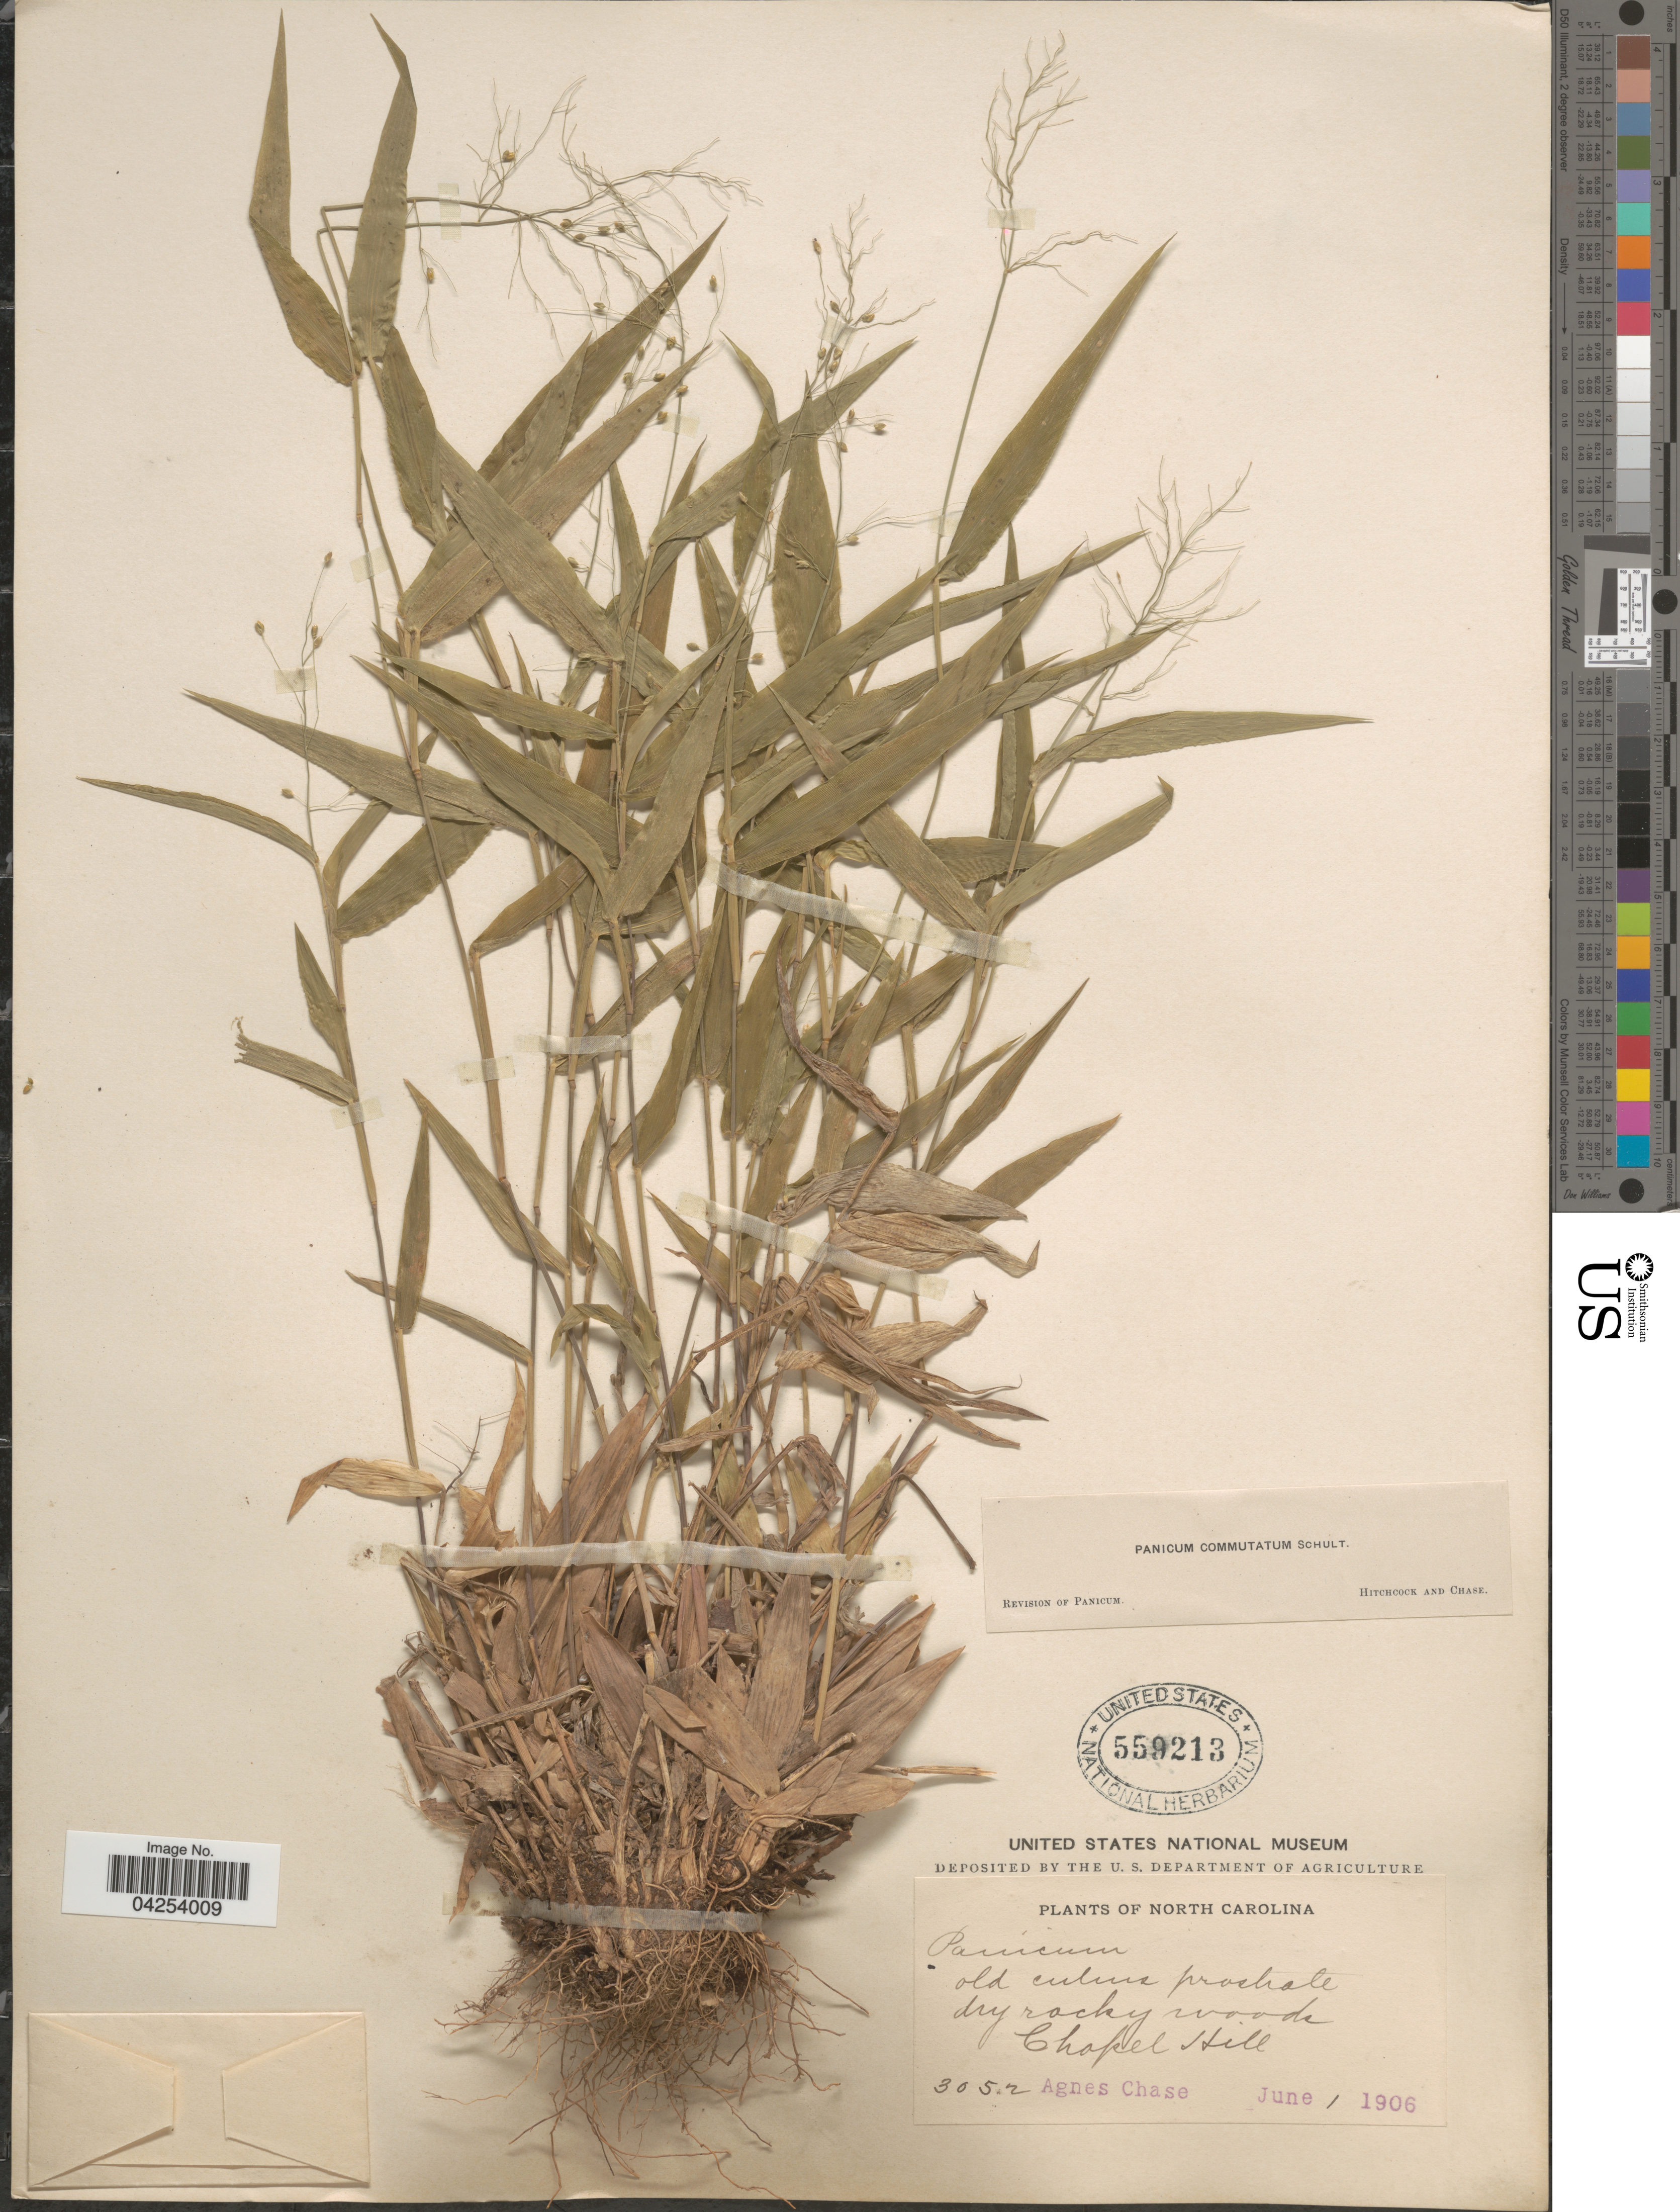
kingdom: Plantae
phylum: Tracheophyta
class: Liliopsida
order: Poales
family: Poaceae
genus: Dichanthelium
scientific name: Dichanthelium commutatum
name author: (Schult.) Gould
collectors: A. Chase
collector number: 3052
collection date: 1906-06-01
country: United States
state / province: North Carolina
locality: Dry rocky woods Chapel Hill.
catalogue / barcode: US 559213